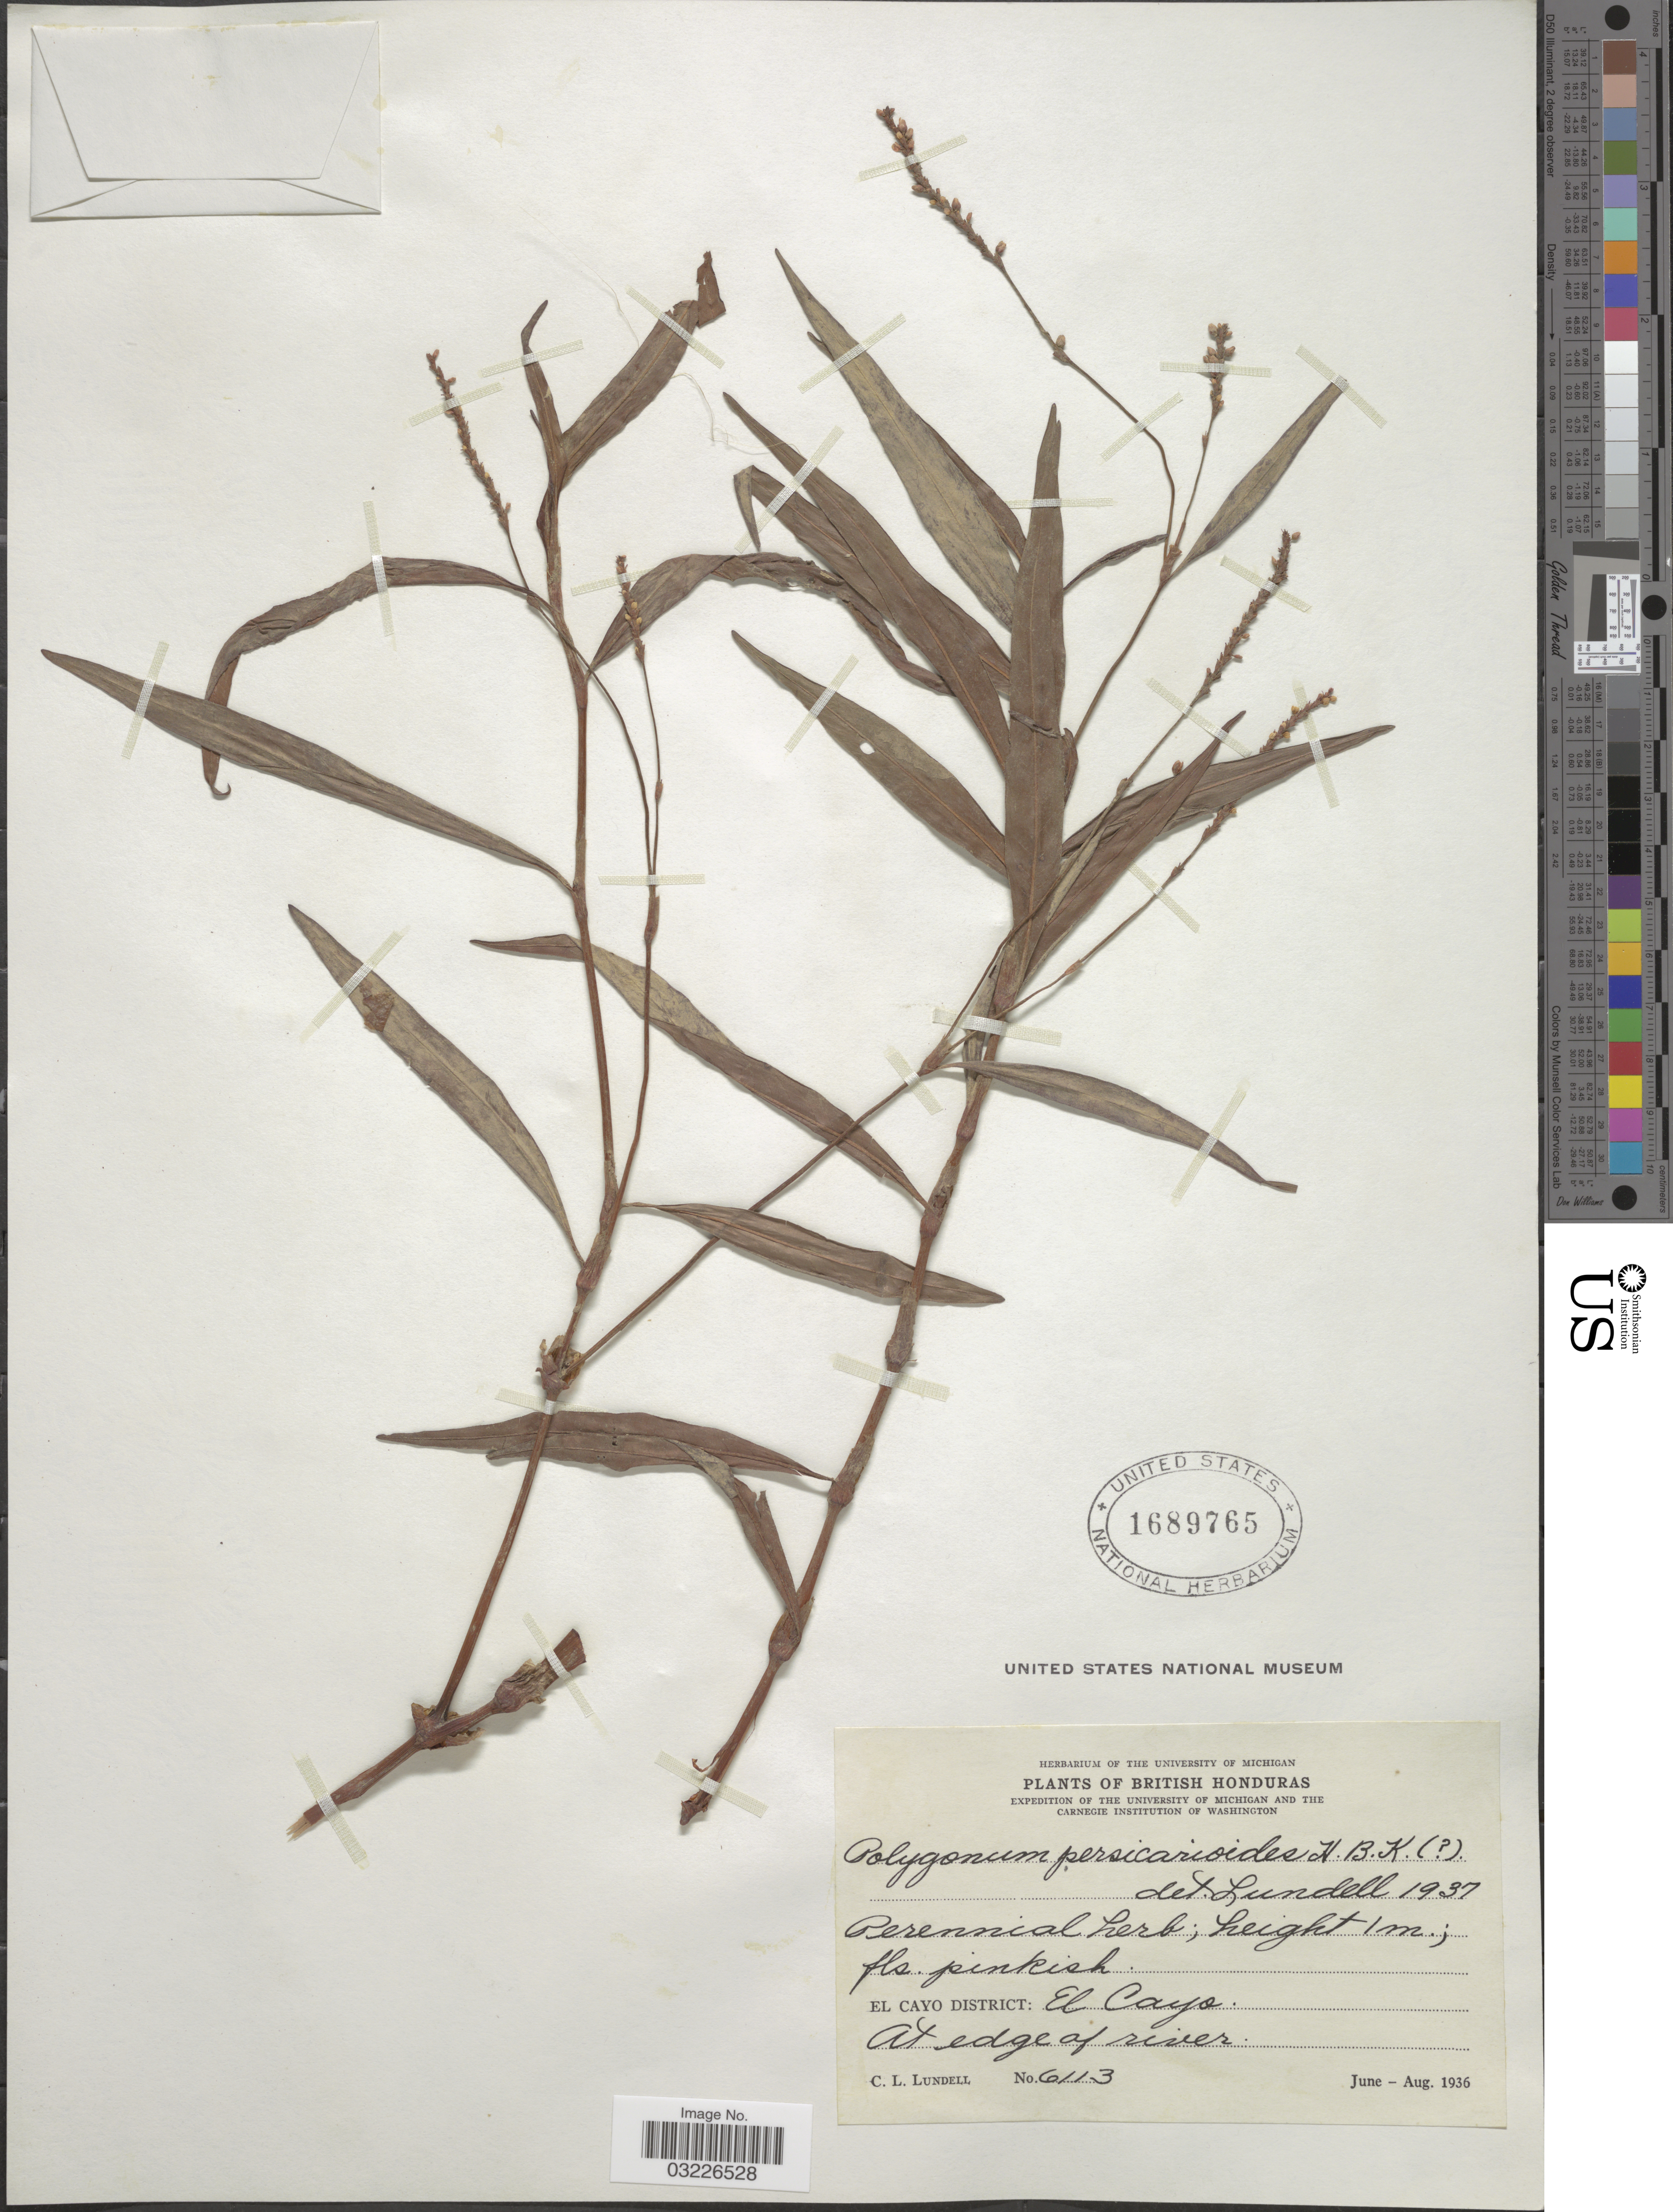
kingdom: Plantae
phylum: Tracheophyta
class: Magnoliopsida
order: Caryophyllales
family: Polygonaceae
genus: Polygonum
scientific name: Polygonum persicarioides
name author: Kunth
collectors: C. L. Lundell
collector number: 6113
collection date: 1936-06/1936-08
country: Belize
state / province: Cayo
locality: British Honduras. El Cayo District: El Cayo. At edge of river.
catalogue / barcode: US 1689765